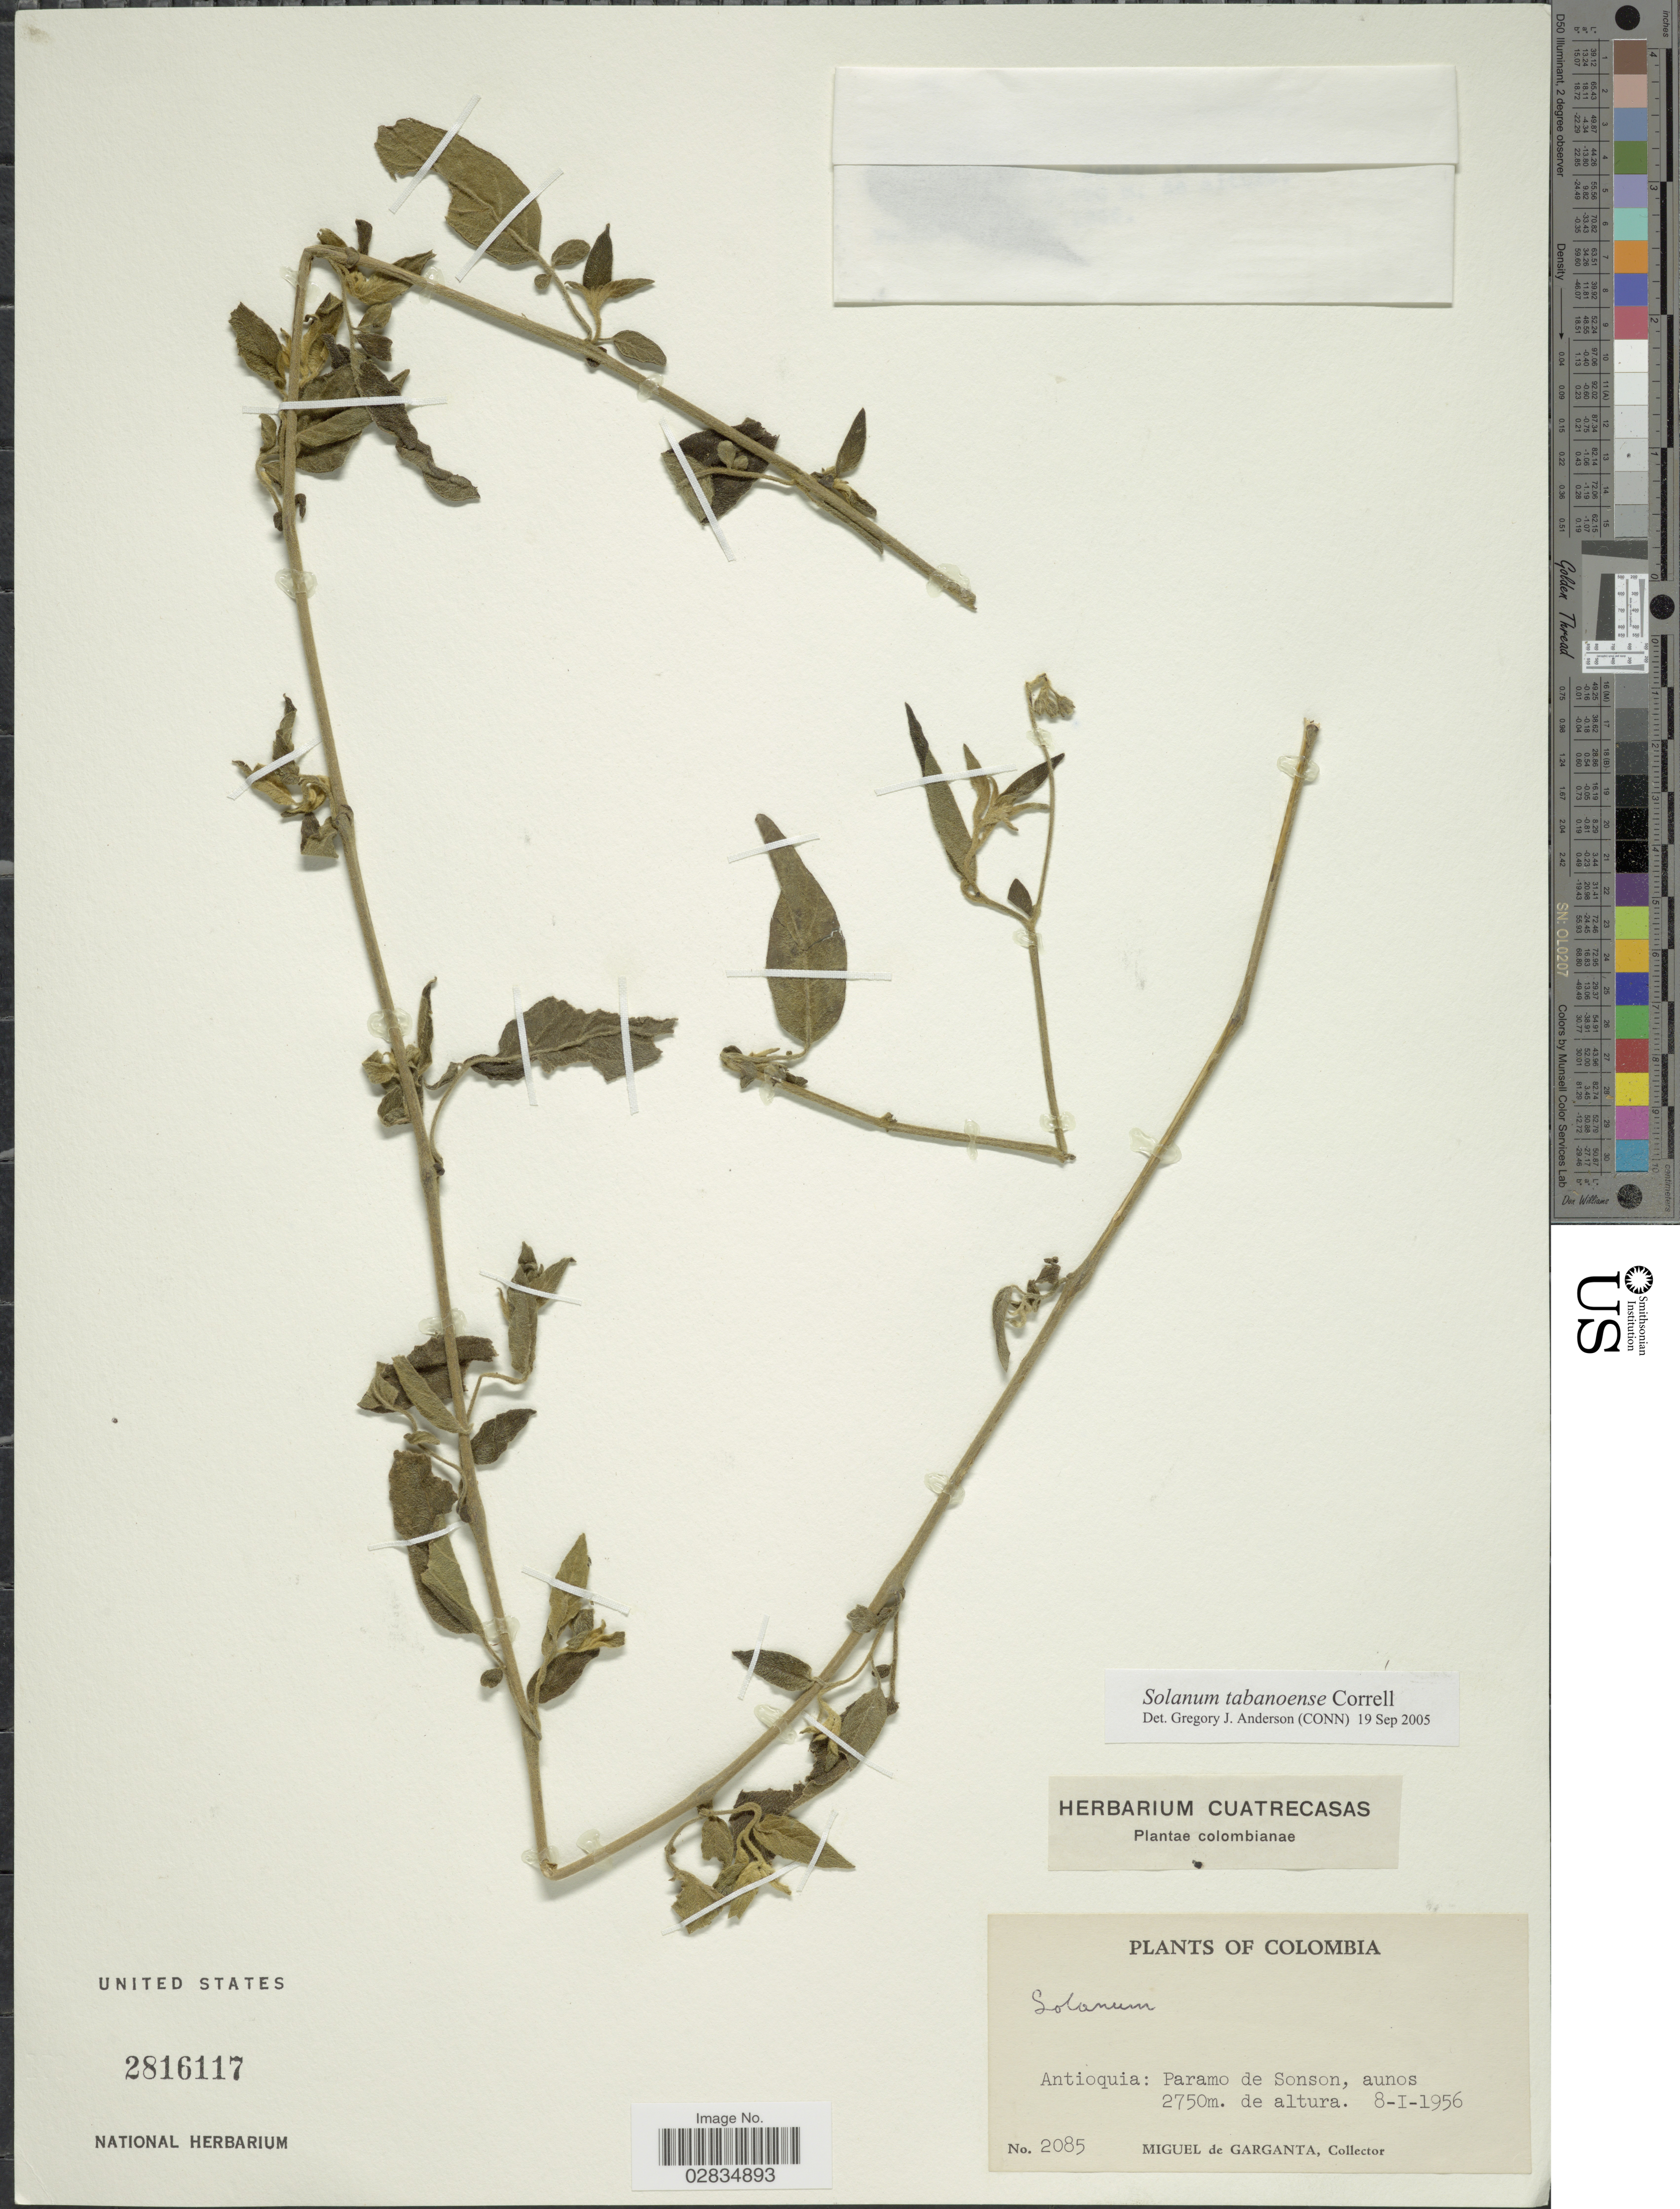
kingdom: Plantae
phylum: Tracheophyta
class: Magnoliopsida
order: Solanales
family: Solanaceae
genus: Solanum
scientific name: Solanum tabanoense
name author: Correll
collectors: M. Garganta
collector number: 2085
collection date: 1956-01-08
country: Colombia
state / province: Antioquia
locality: Paramo de Sonson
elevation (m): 2750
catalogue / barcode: US 2816117